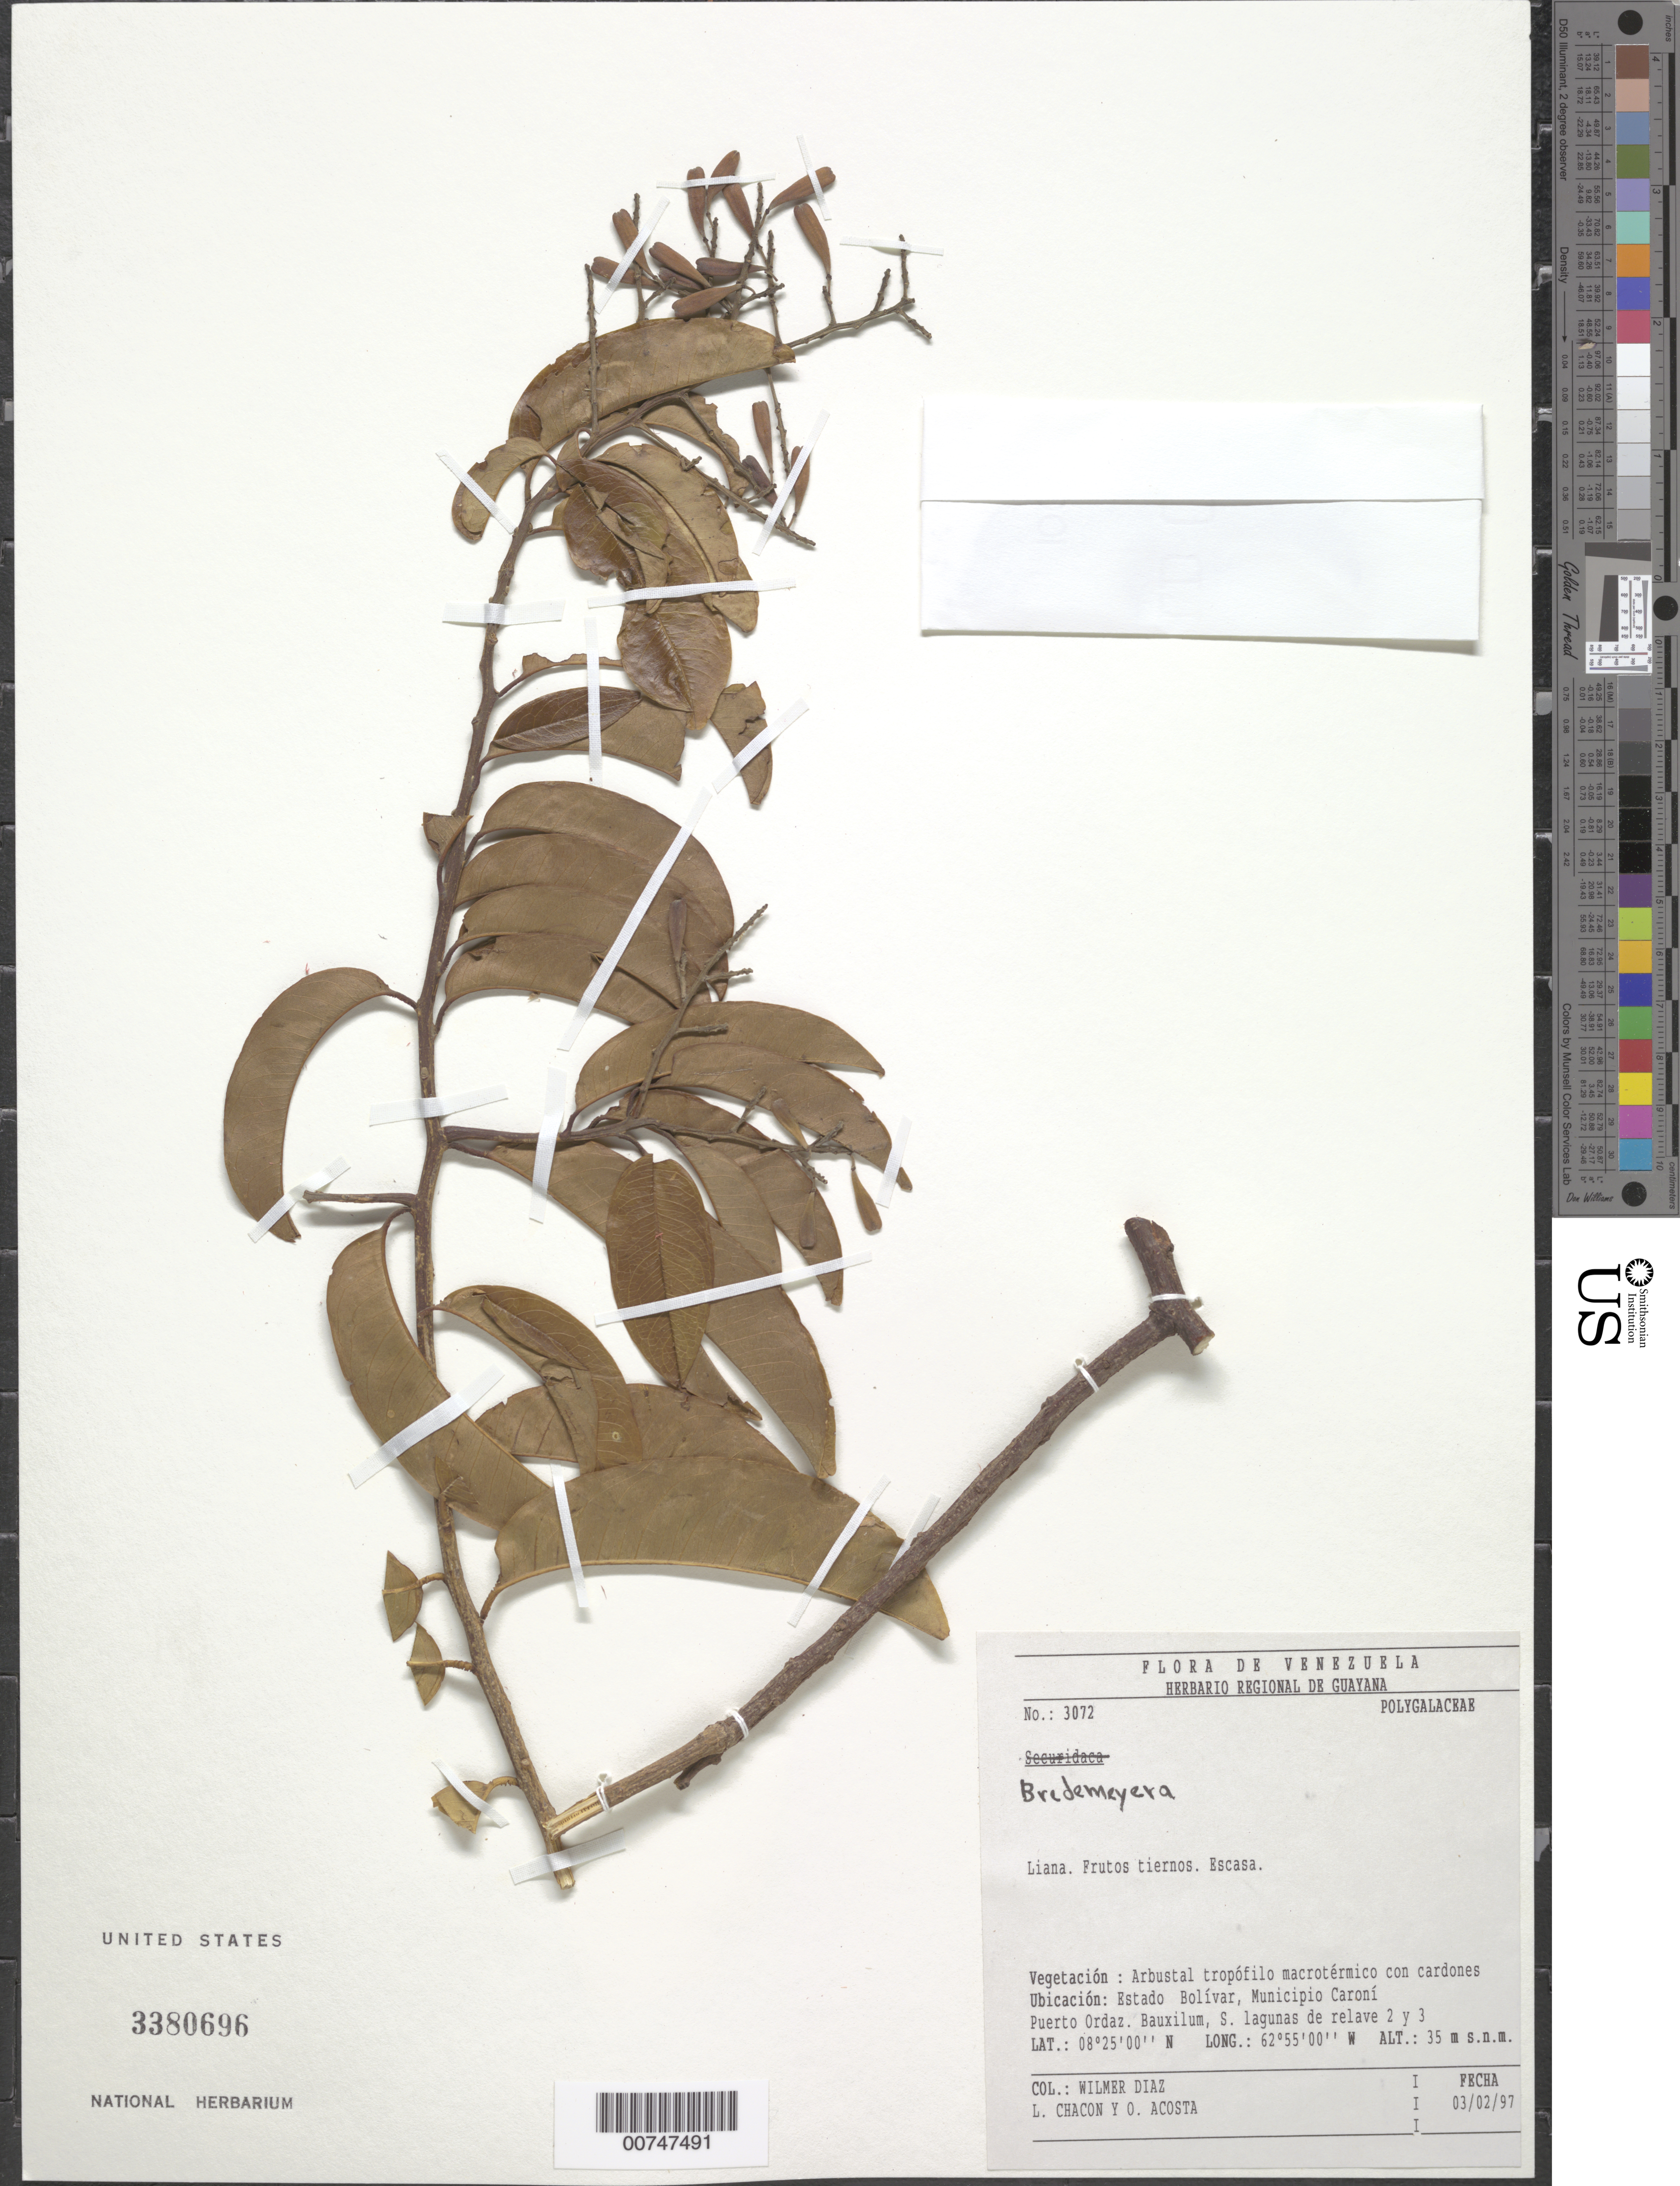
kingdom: Plantae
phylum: Tracheophyta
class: Magnoliopsida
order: Fabales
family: Polygalaceae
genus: Bredemeyera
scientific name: Bredemeyera sp.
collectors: W. Díaz P.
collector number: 3072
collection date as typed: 3-Feb-97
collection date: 1997-02-03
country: Venezuela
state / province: Bolívar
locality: Mun. Caroní, Puerto Ordaz Bauxilum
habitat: Arbustal tropofilo macrotermico con cardones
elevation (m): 35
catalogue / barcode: US 3380696